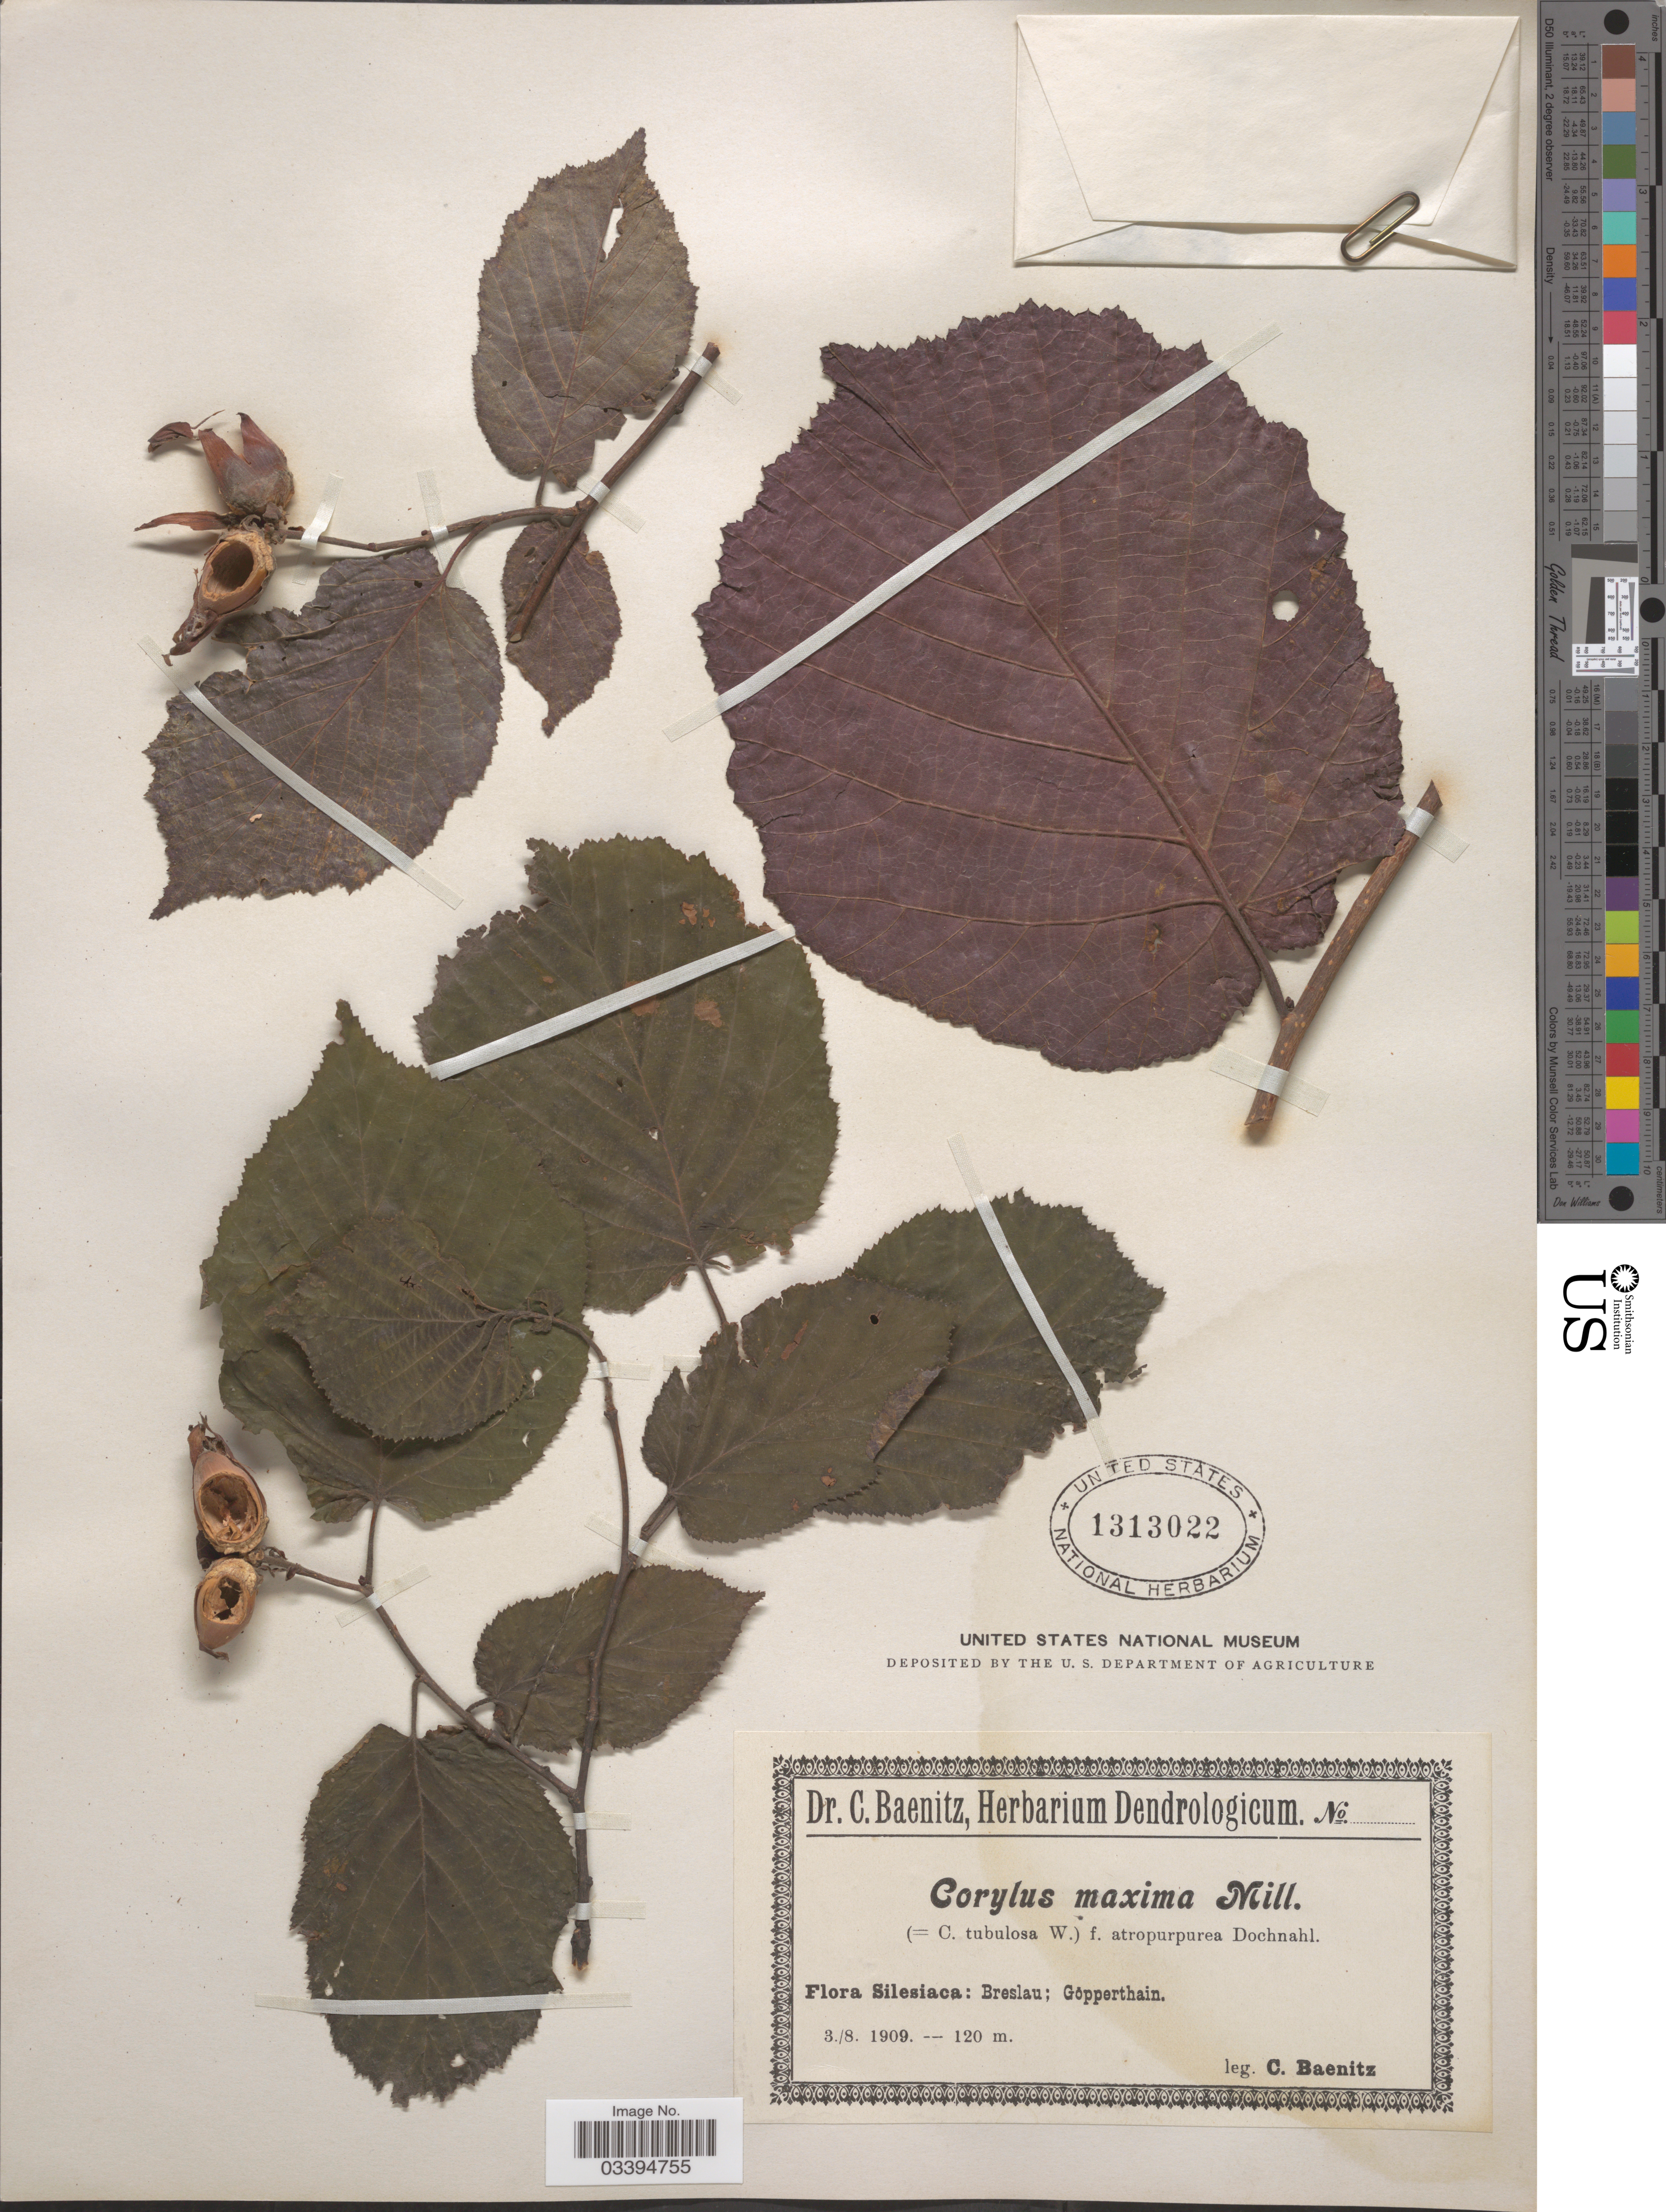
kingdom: Plantae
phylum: Tracheophyta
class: Magnoliopsida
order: Fagales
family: Betulaceae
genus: Corylus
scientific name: Corylus maxima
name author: Mill.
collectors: C. G. Baenitz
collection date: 1909-08-03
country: Poland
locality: Silesiaca: Breslau; Göpperthain.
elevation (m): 120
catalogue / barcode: US 1313022